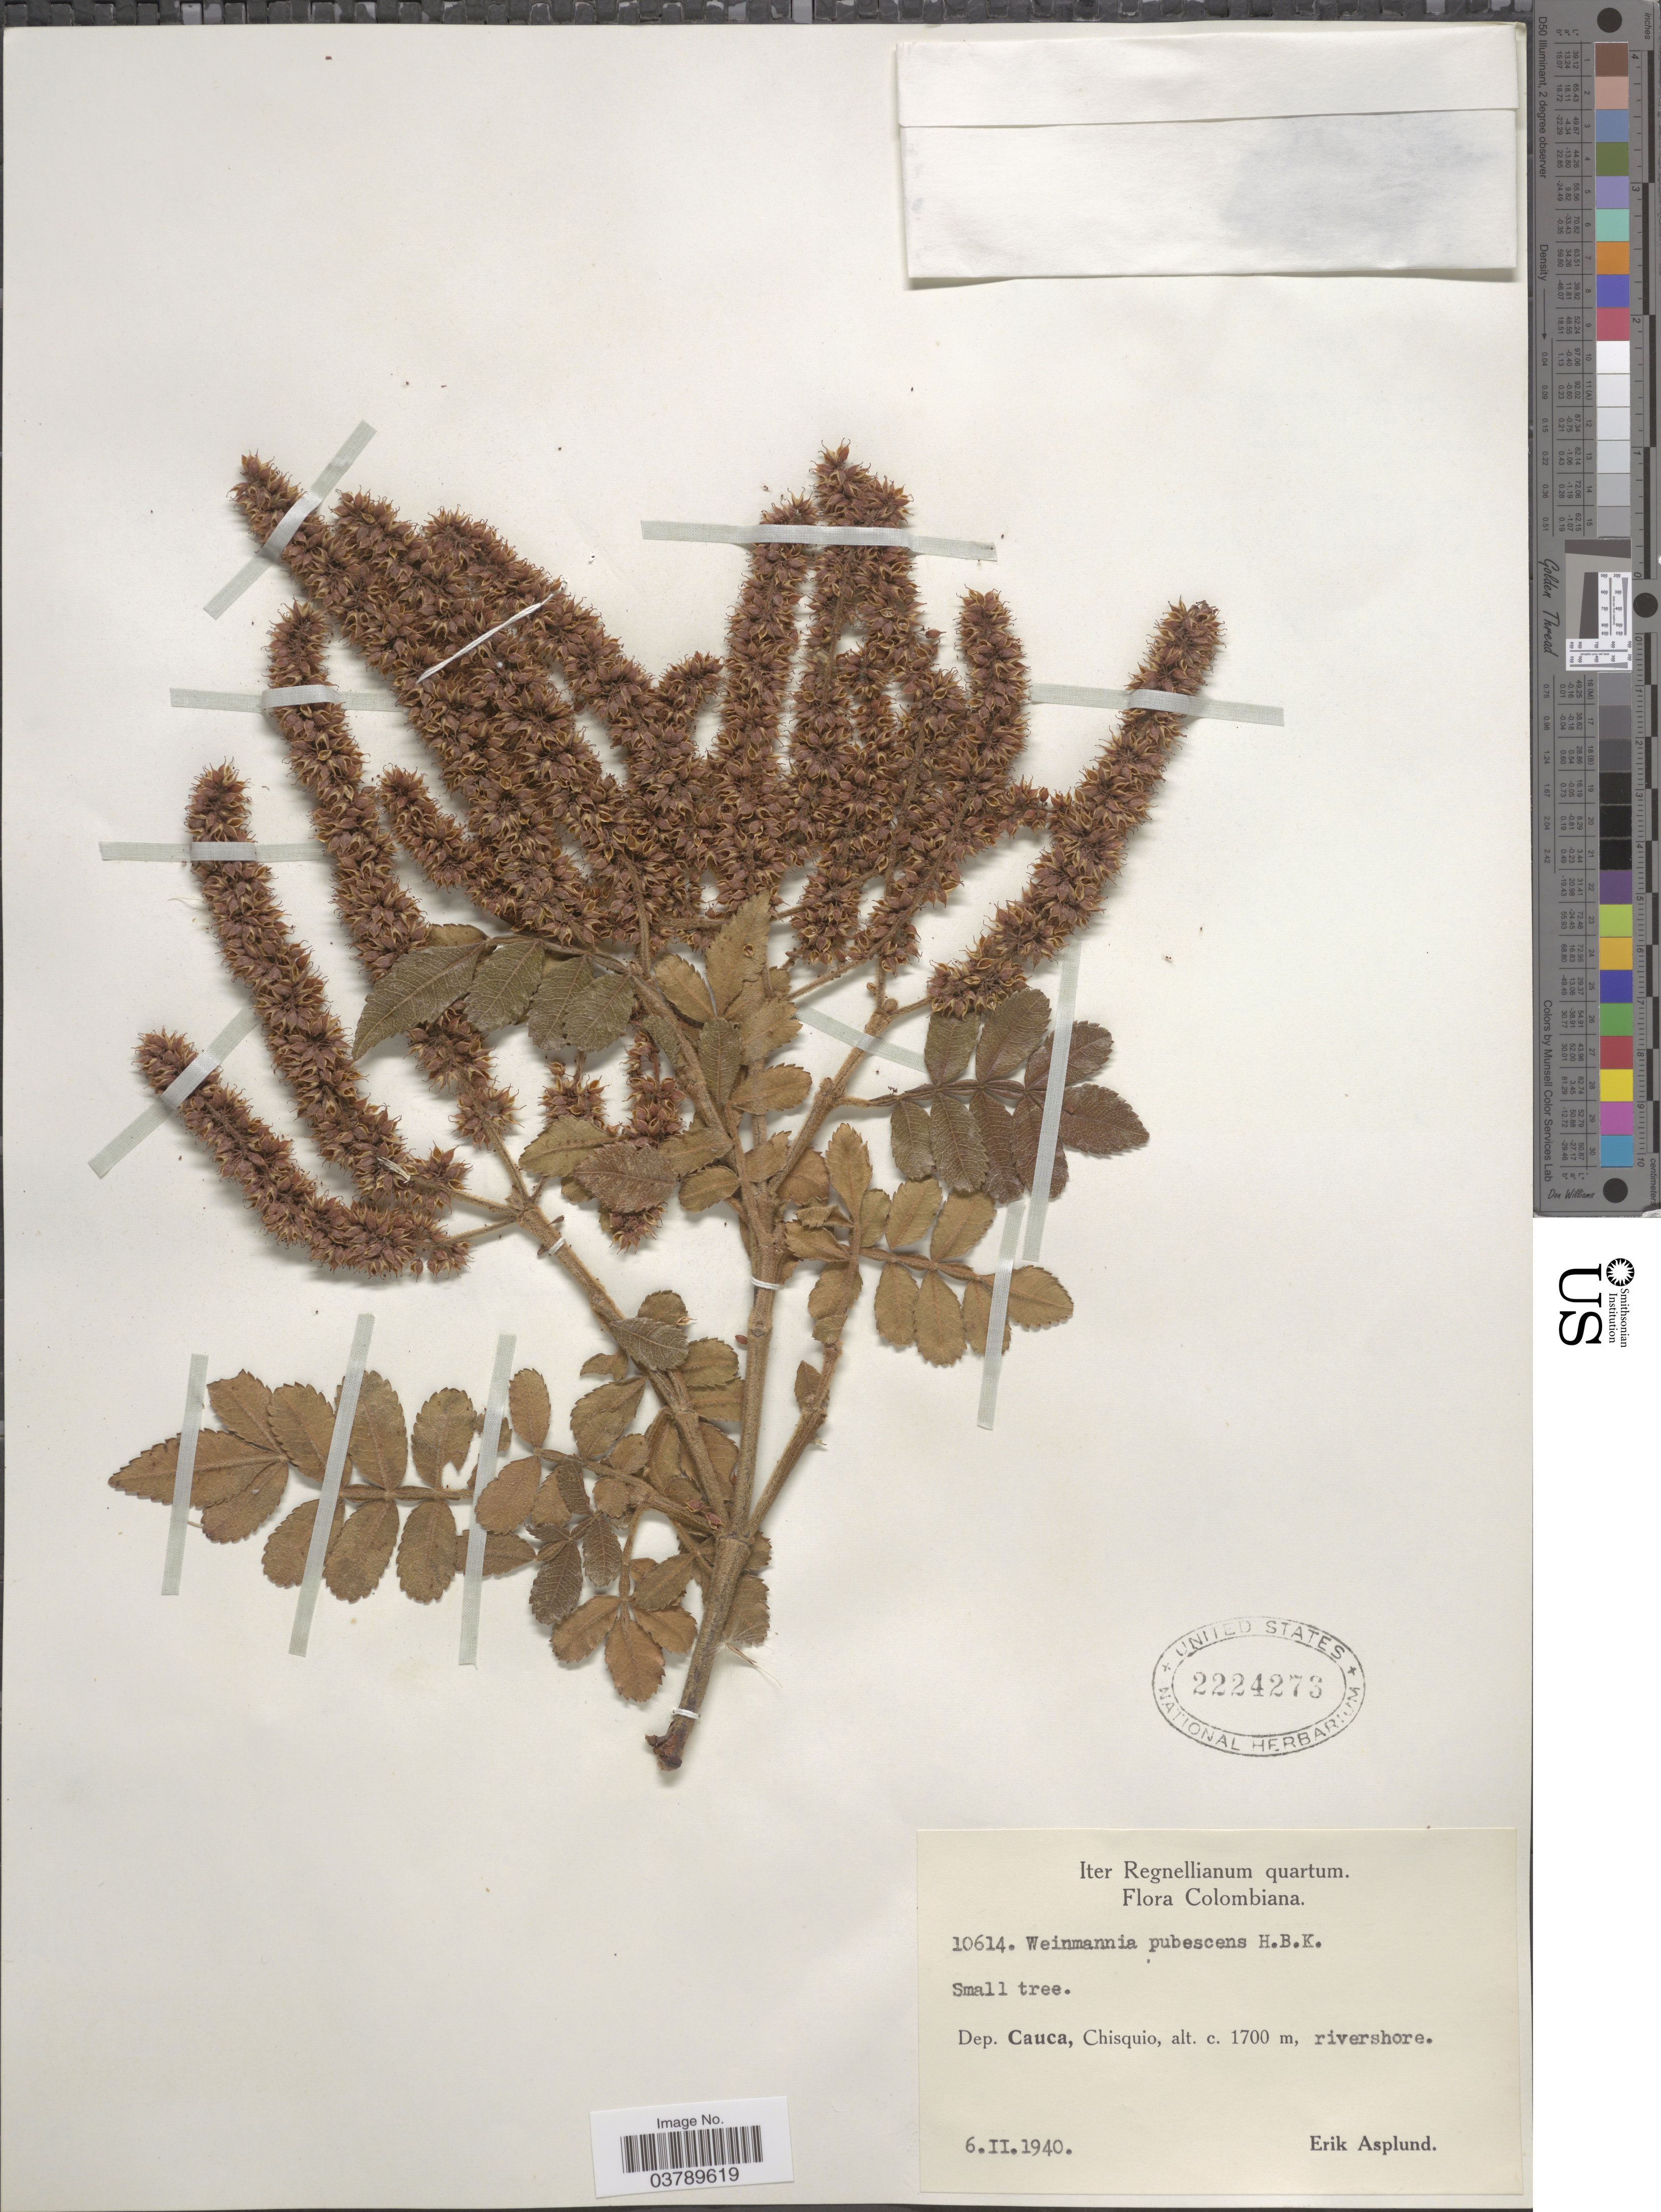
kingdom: Plantae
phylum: Tracheophyta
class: Magnoliopsida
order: Oxalidales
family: Cunoniaceae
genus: Weinmannia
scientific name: Weinmannia pubescens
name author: Kunth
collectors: E. Asplund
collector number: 10614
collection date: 1940-02-06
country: Colombia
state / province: Cauca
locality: Dep. Cauca, Chisquio.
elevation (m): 1700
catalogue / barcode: US 2224273